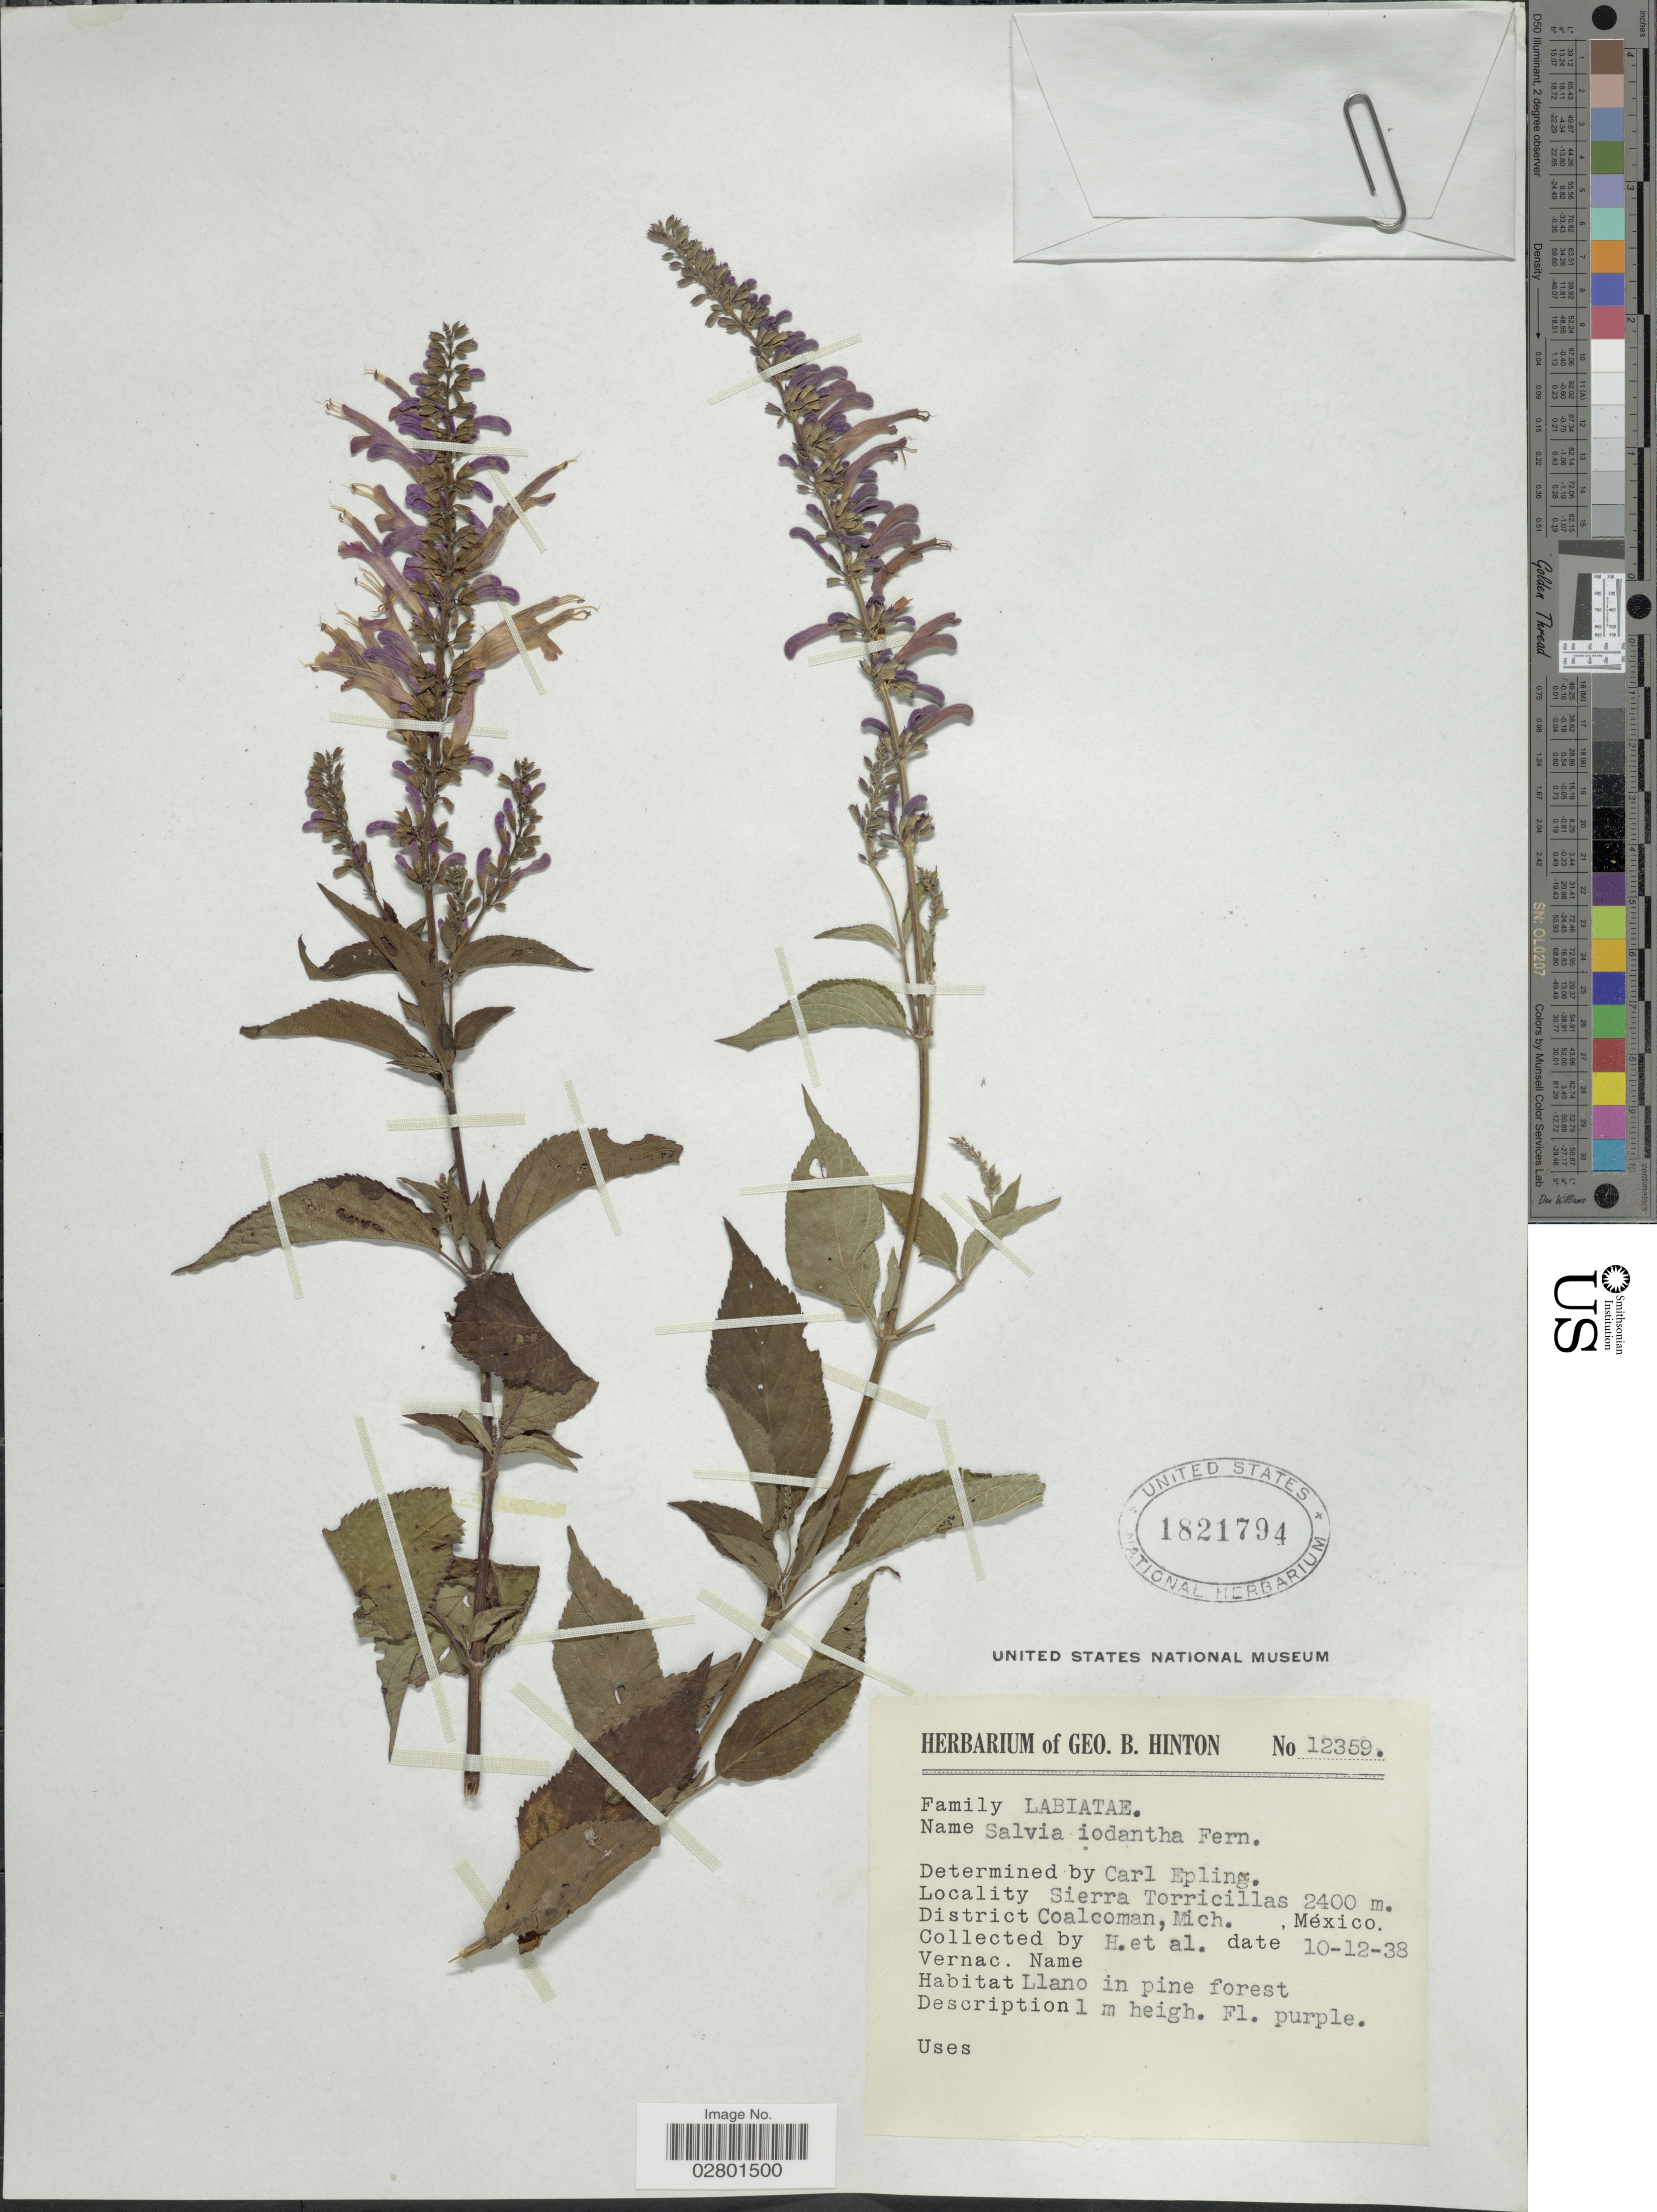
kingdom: Plantae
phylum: Tracheophyta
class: Magnoliopsida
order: Lamiales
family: Lamiaceae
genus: Salvia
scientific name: Salvia iodantha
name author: Fernald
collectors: G. B. Hinton & et al.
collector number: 12359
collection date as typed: Transcribed d/m/y: 10/12/38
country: Mexico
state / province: Michoacán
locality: Sierra Torricillas, District Coalman.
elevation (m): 2400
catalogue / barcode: US 1821794